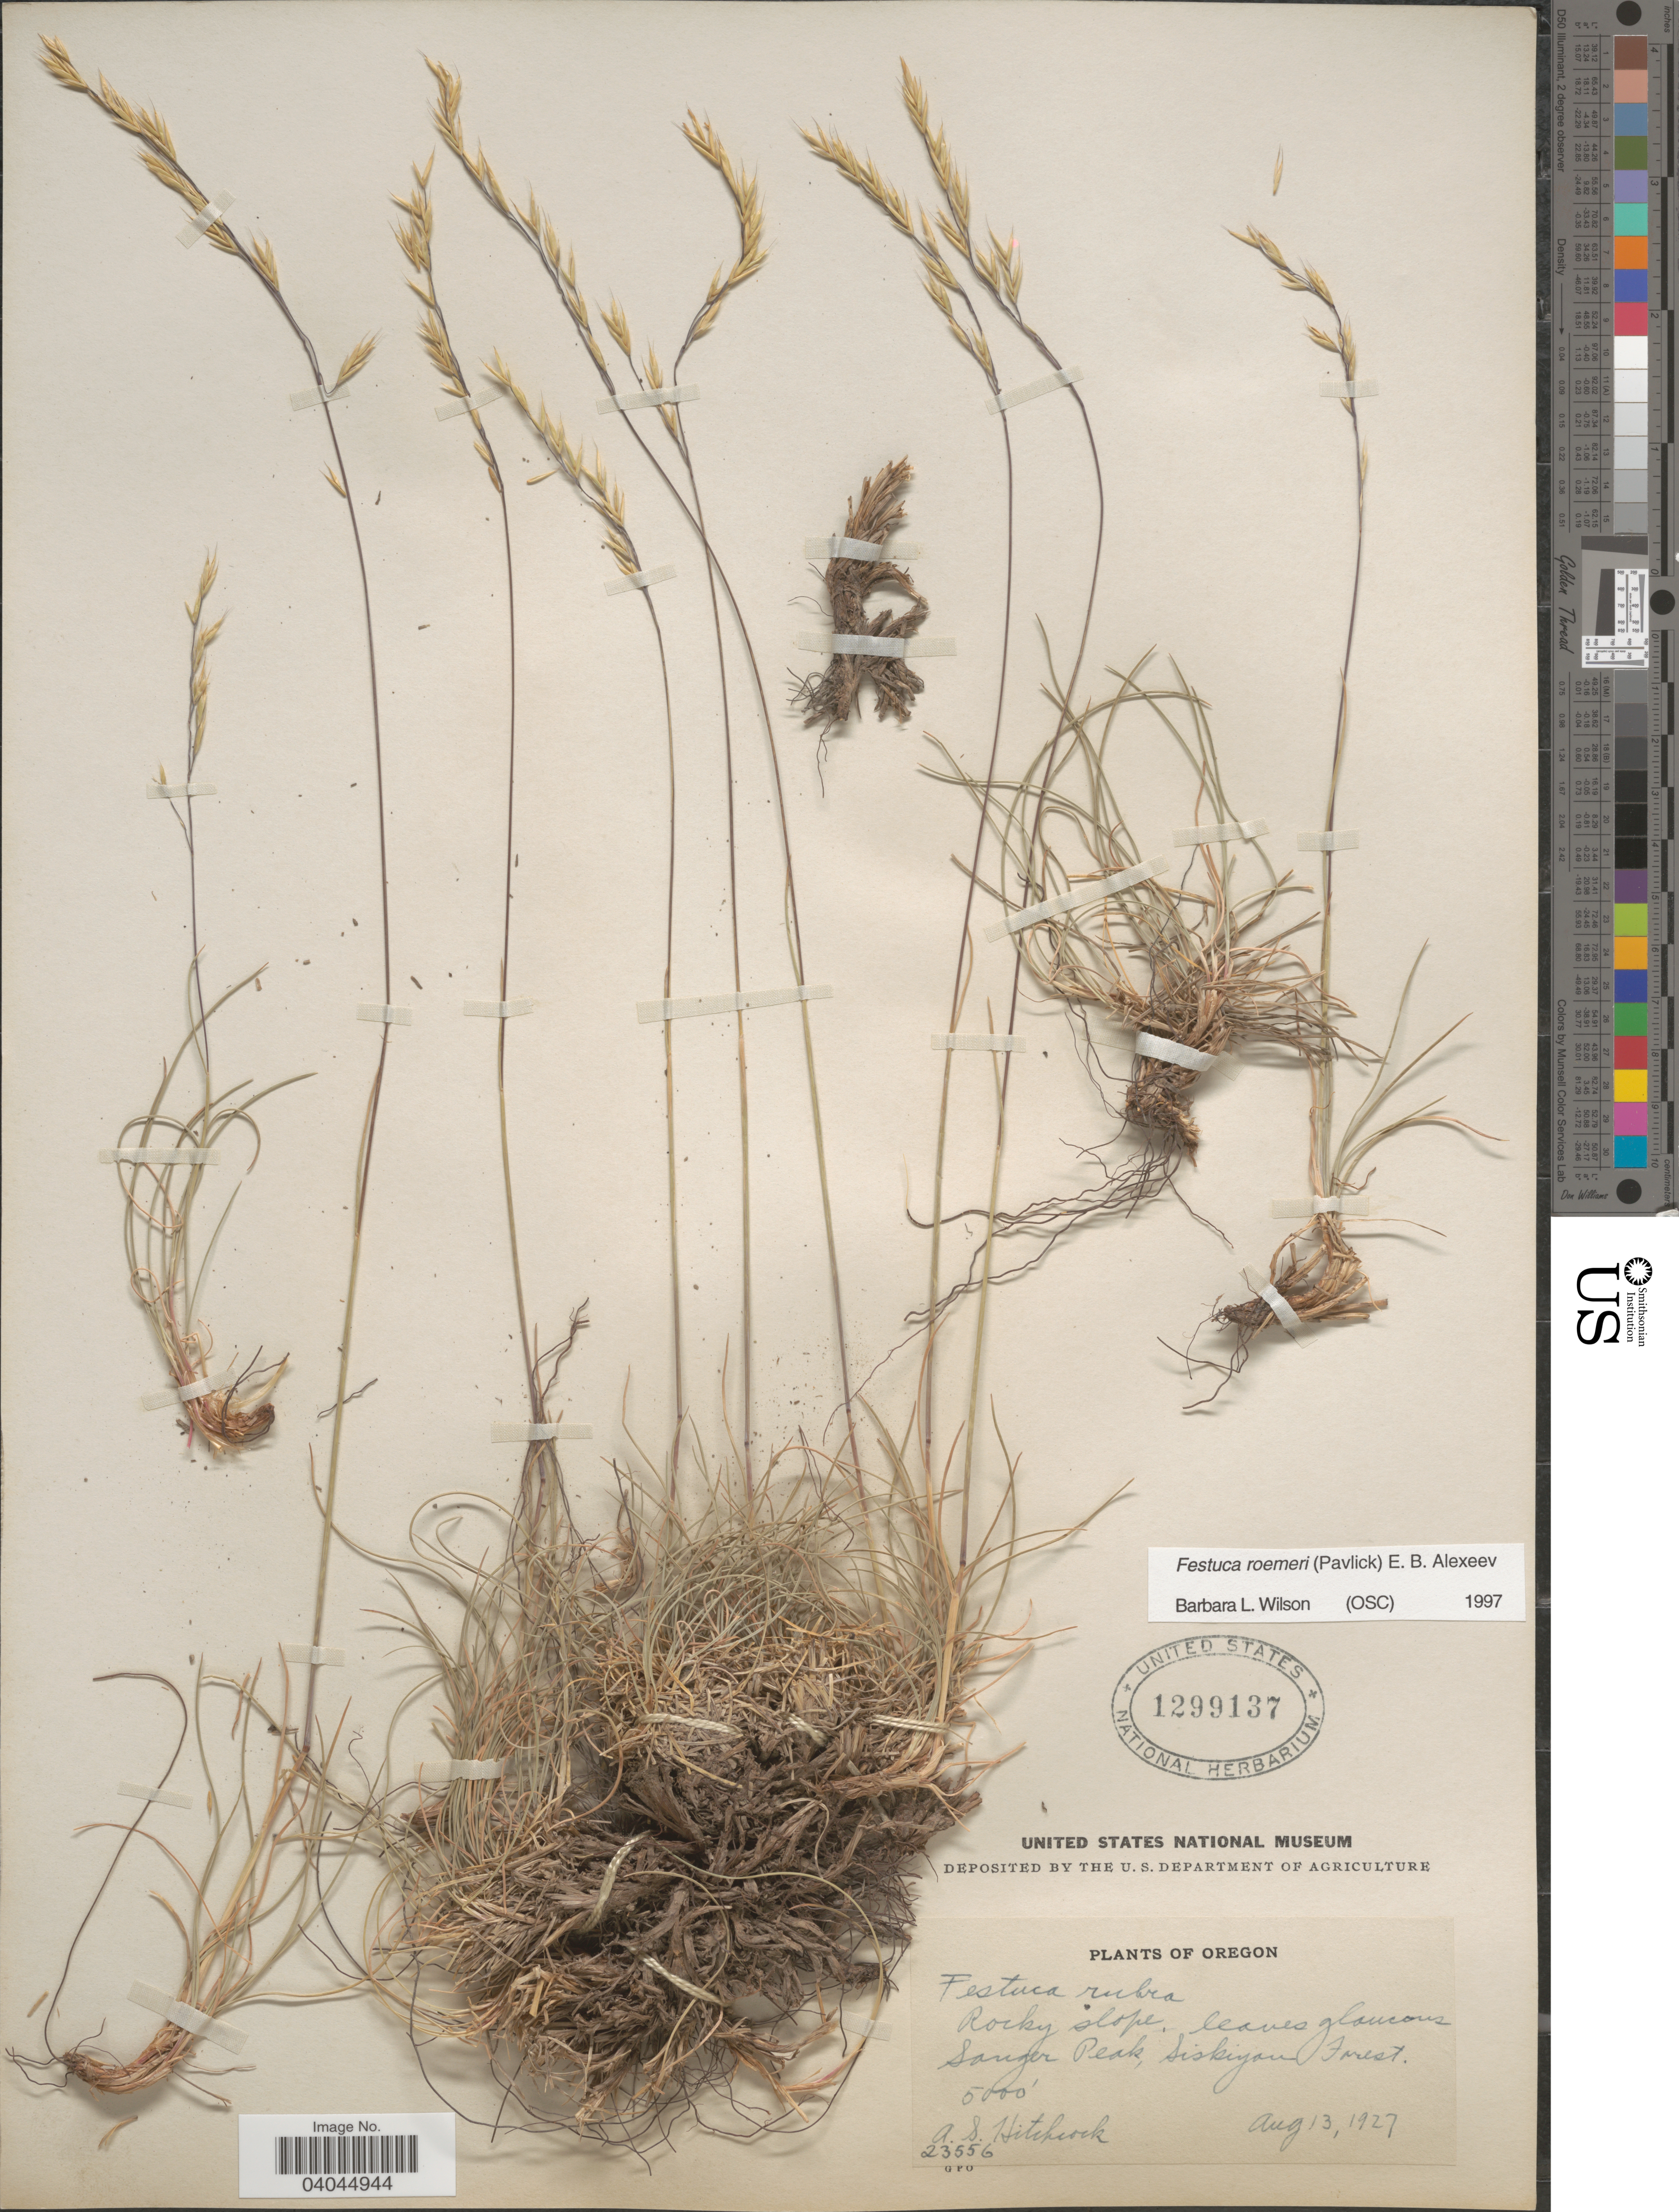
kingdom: Plantae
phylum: Tracheophyta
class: Liliopsida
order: Poales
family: Poaceae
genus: Festuca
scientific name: Festuca roemeri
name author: (Pavlick) E.B. Alexeev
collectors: A. S. Hitchcock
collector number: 23556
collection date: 1927-08-13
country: United States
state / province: Oregon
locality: Sanger Peak, Siskiyou Forest.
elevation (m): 1524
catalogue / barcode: US 1299137